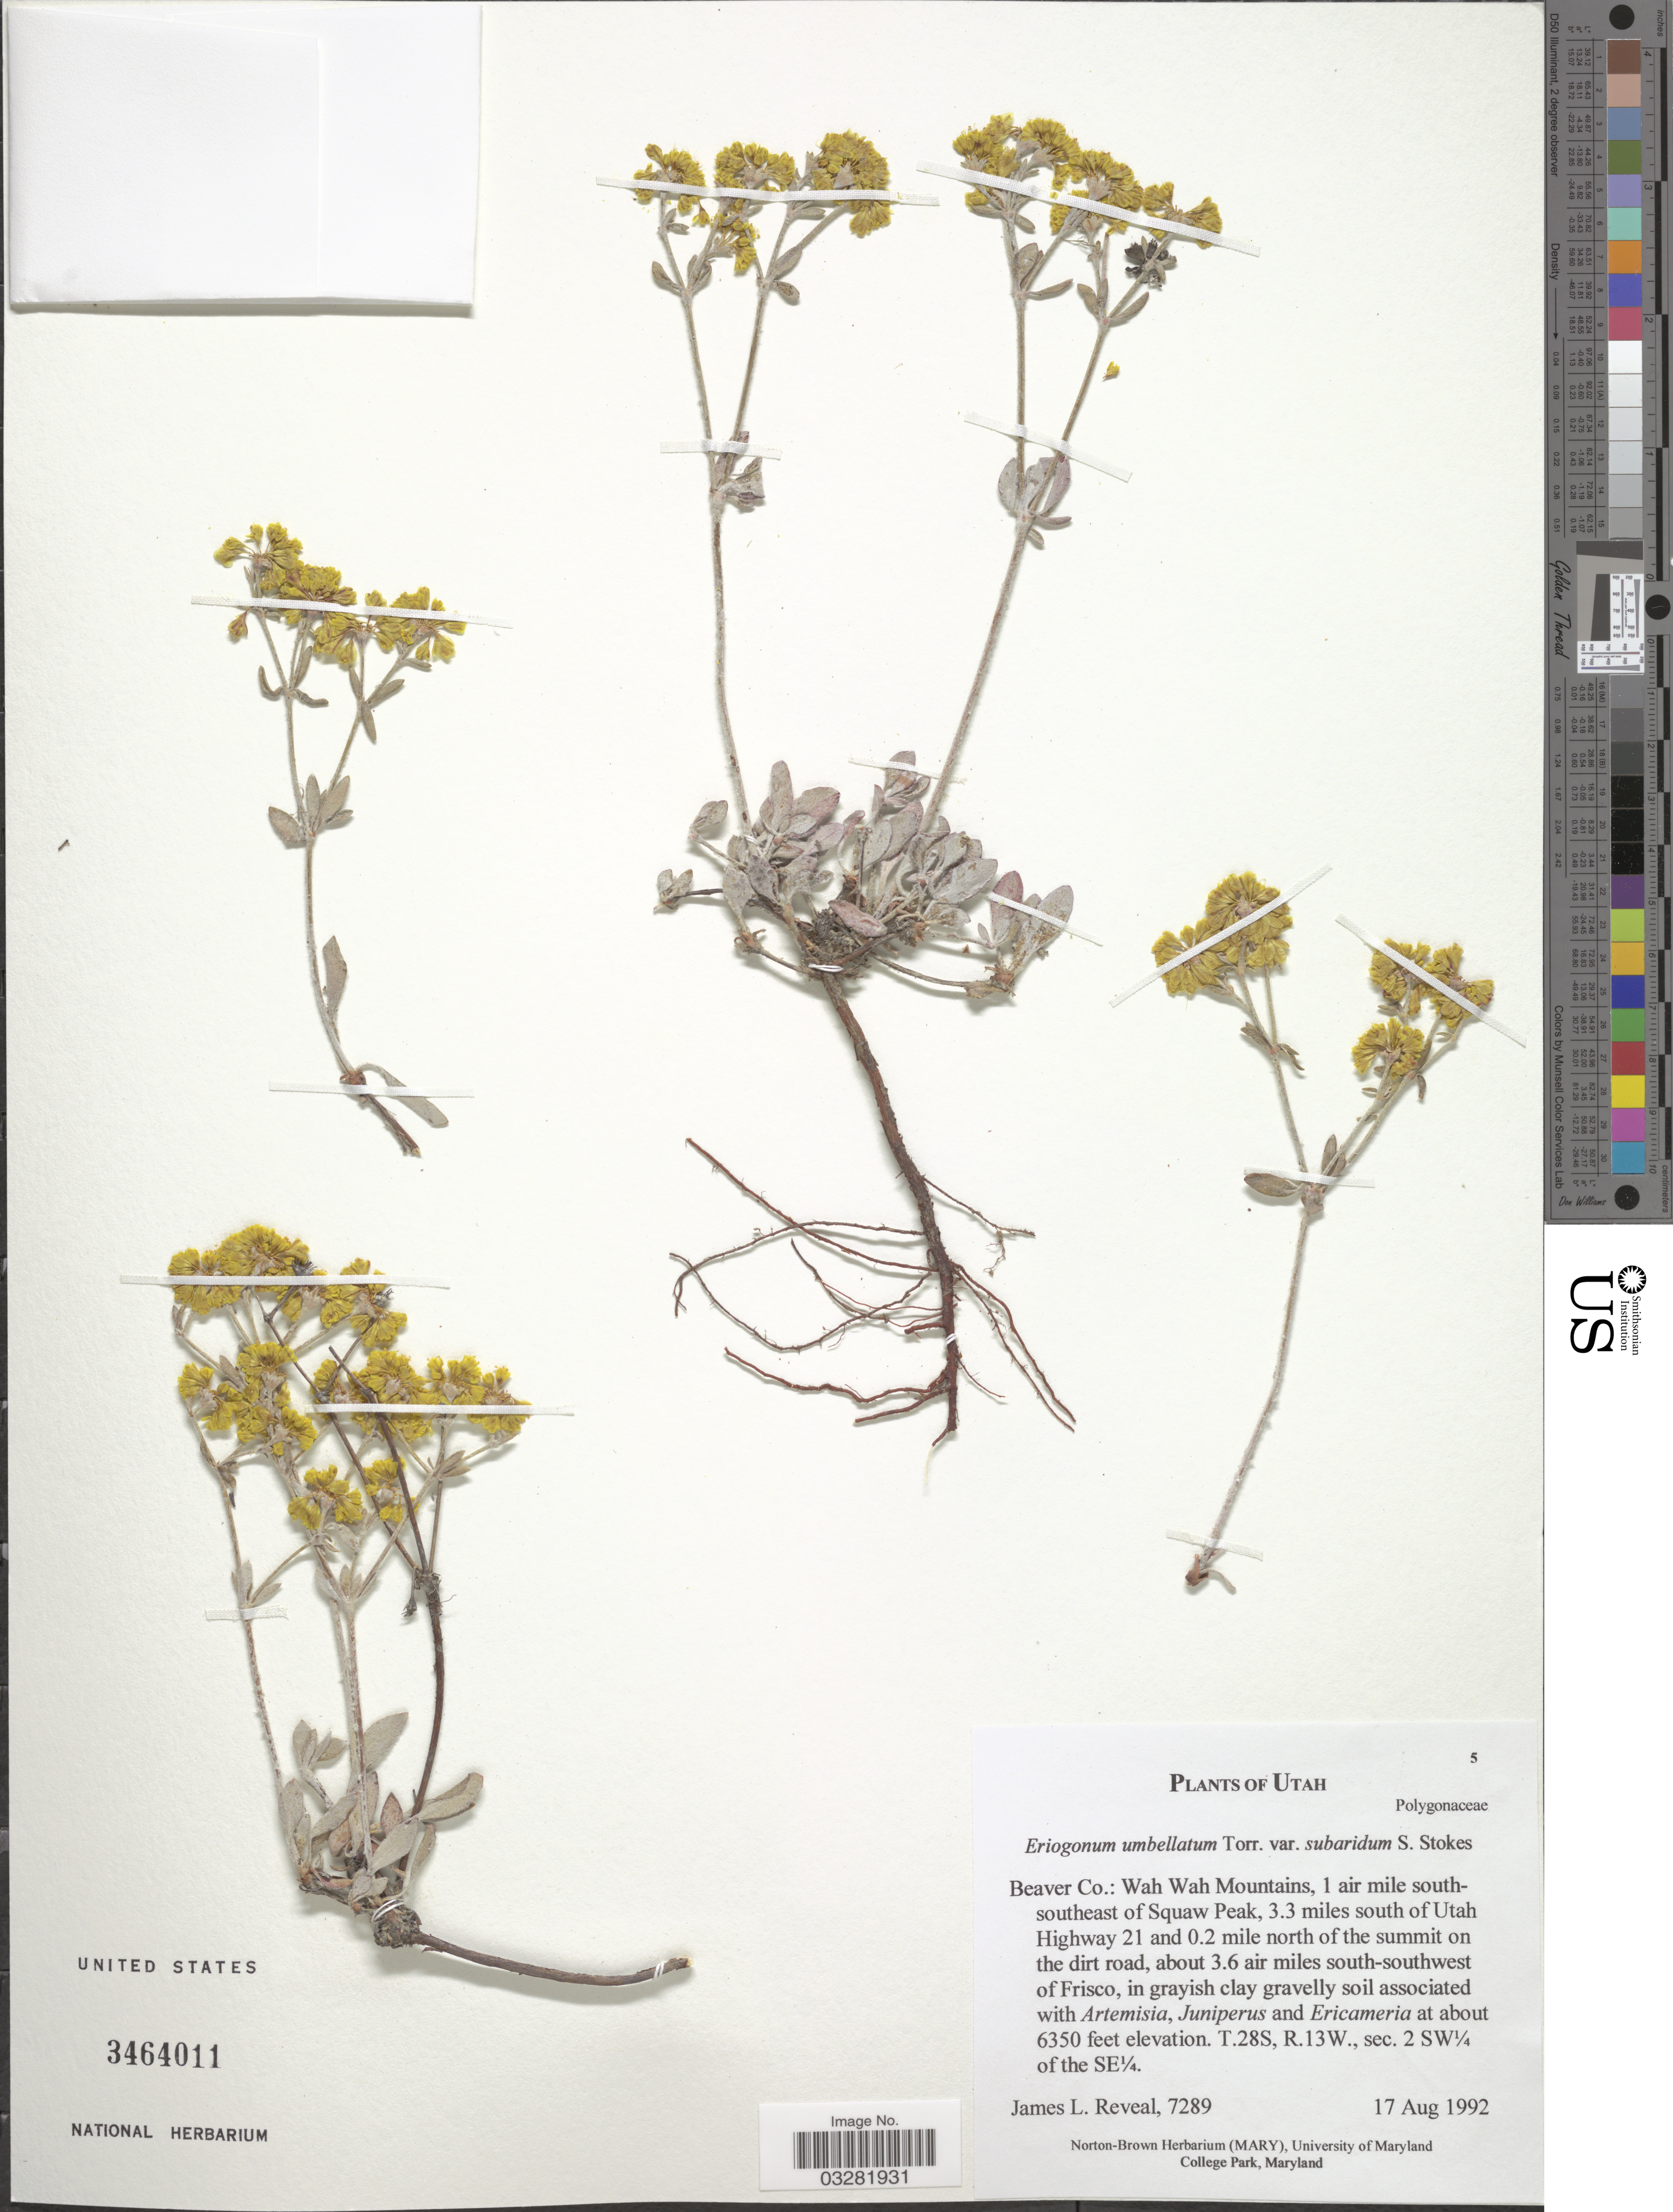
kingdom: Plantae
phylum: Tracheophyta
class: Magnoliopsida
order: Caryophyllales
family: Polygonaceae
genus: Eriogonum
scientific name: Eriogonum umbellatum var. subaridum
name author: S. Stokes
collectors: J. L. Reveal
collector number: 7289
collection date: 1992-08-17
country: United States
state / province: Utah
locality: Beaver Co.: Wah Wah Mountains, 1 air mile south-southeast of Squaw Peak, 3.3 miles south of Utah Highway 21 and 0.2 mile north of the summit on the dirt road, about 3.6 air miles south-southwest of Frisco. T.28S, R.13W., sec. 2 SW¼ of the SE¼.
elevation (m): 1935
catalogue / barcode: US 3464011